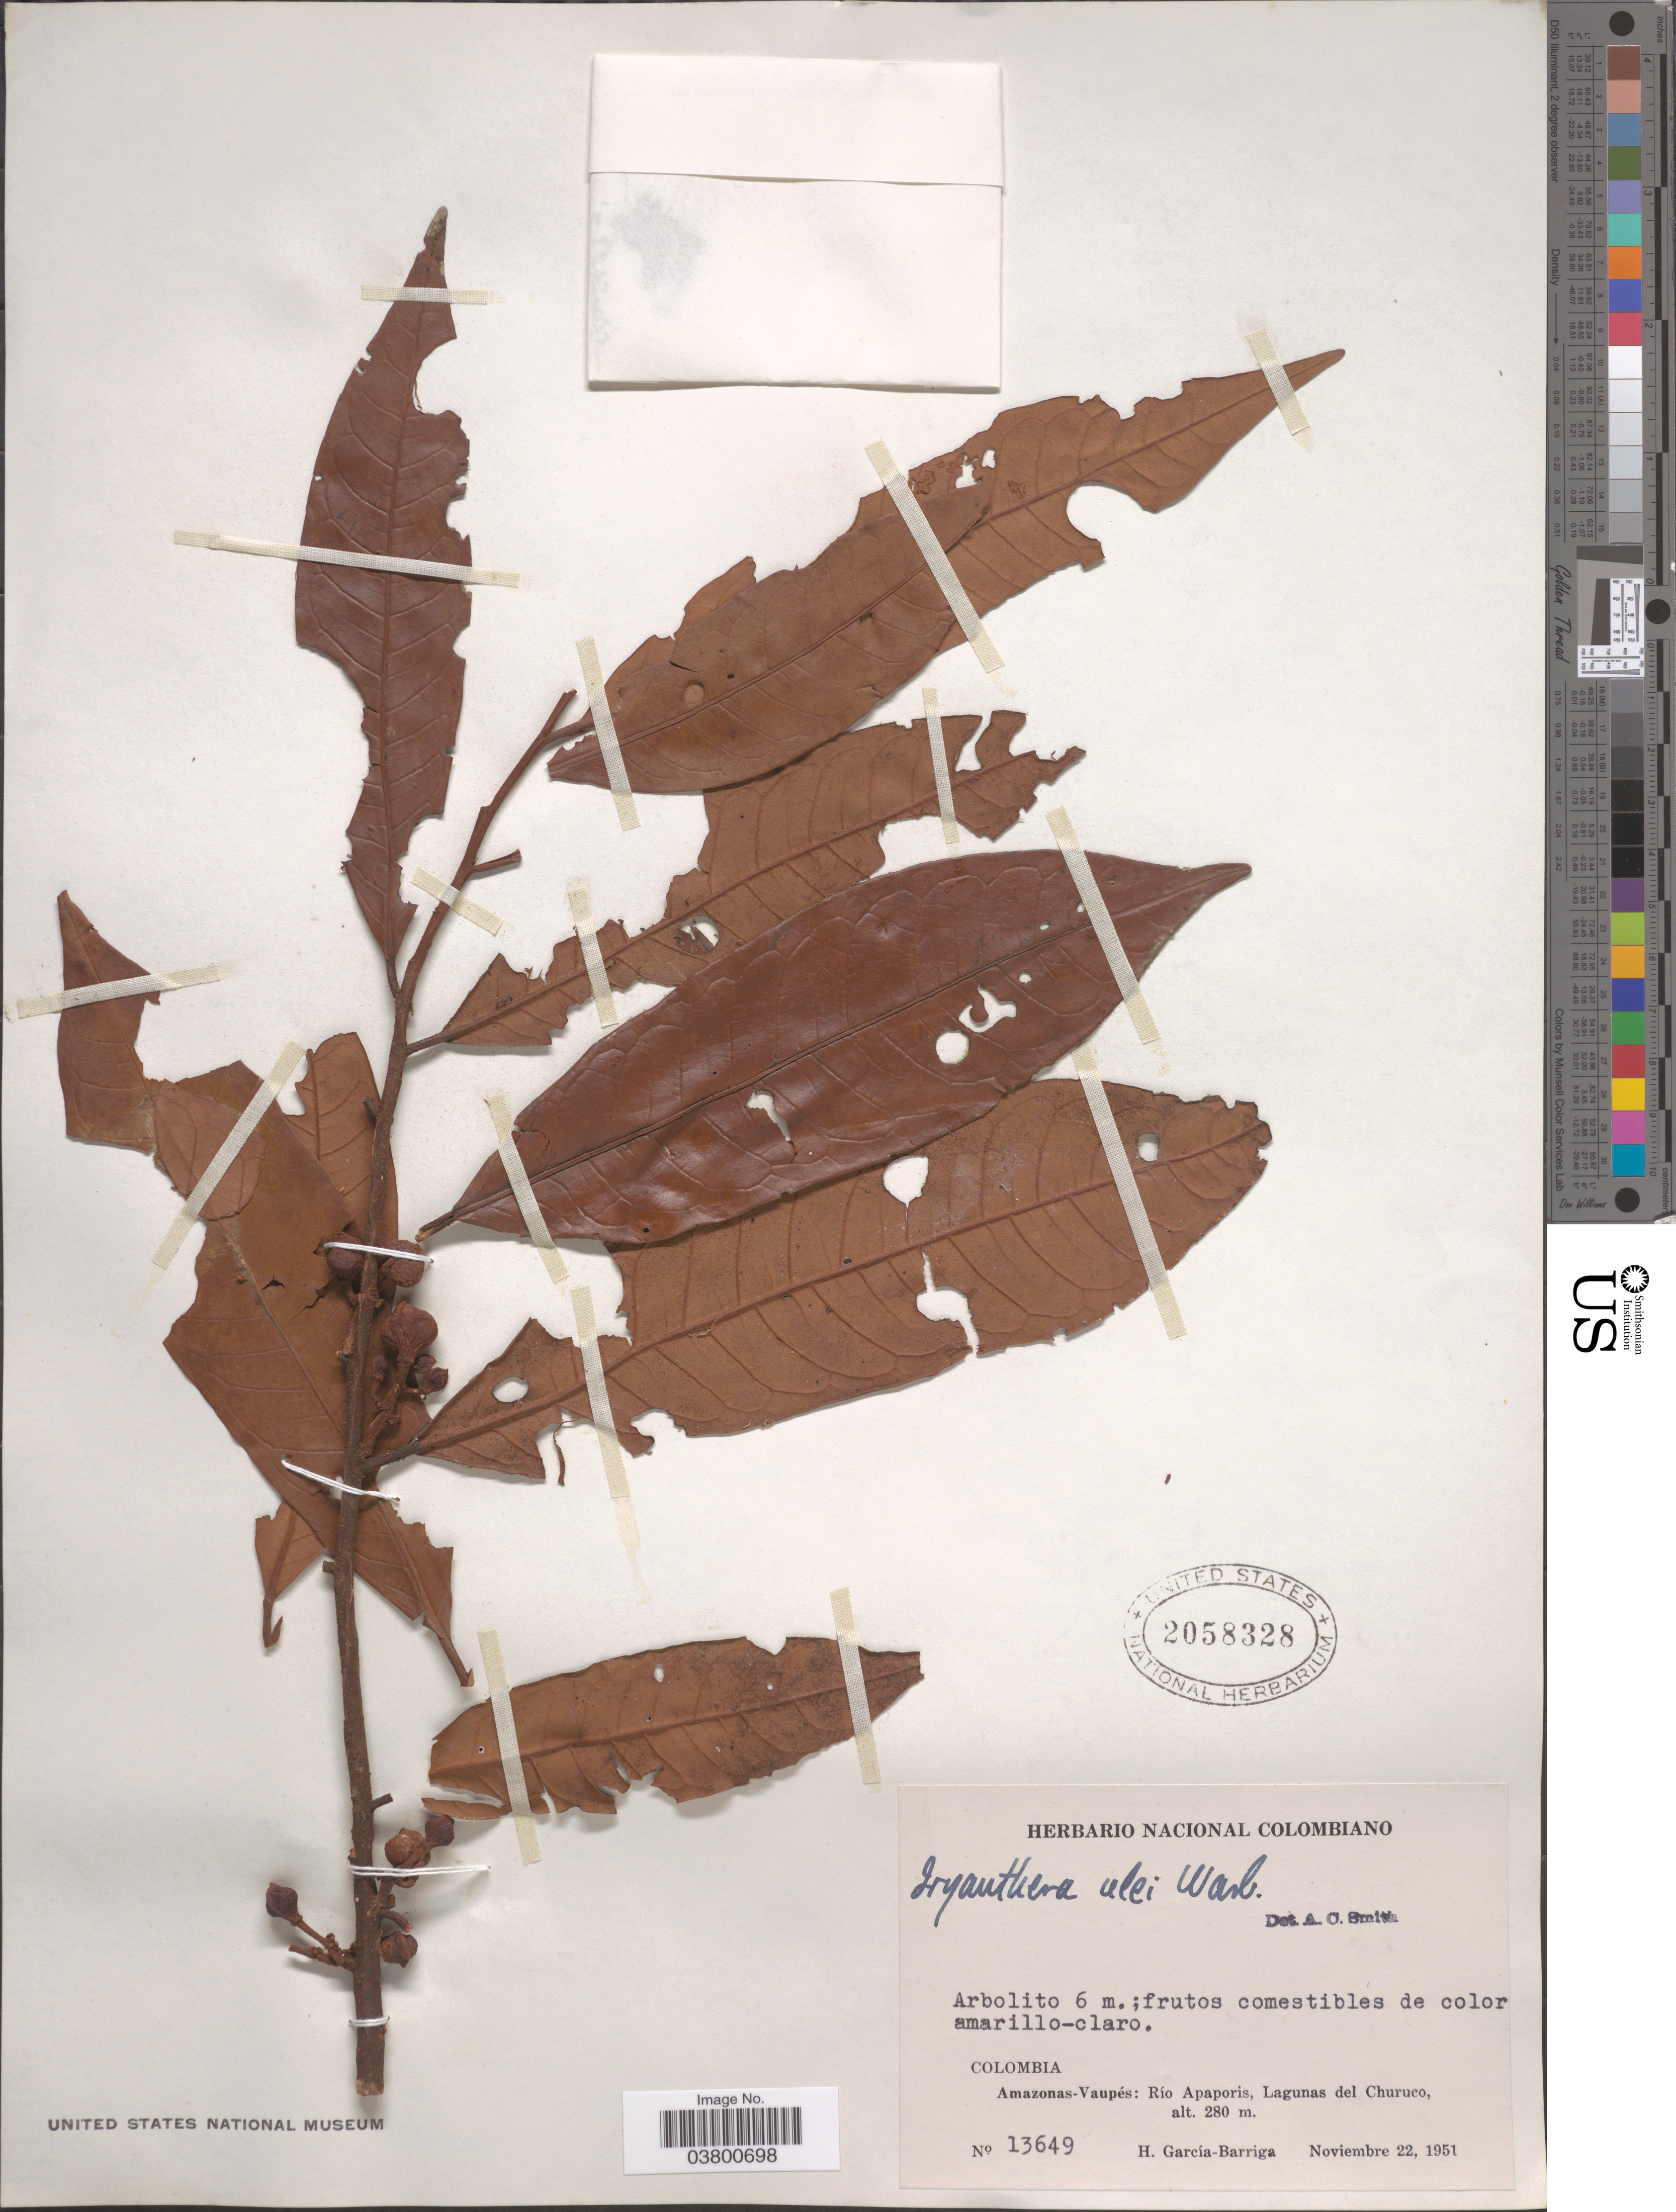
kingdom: Plantae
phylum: Tracheophyta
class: Magnoliopsida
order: Magnoliales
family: Myristicaceae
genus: Iryanthera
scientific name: Iryanthera ulei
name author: Warb.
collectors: H. García Barriga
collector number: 13649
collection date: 1951-11-22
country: Colombia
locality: Amazonas-Vaupés: Río Apaporis, Lagunas del Churuco.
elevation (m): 280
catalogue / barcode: US 2058328